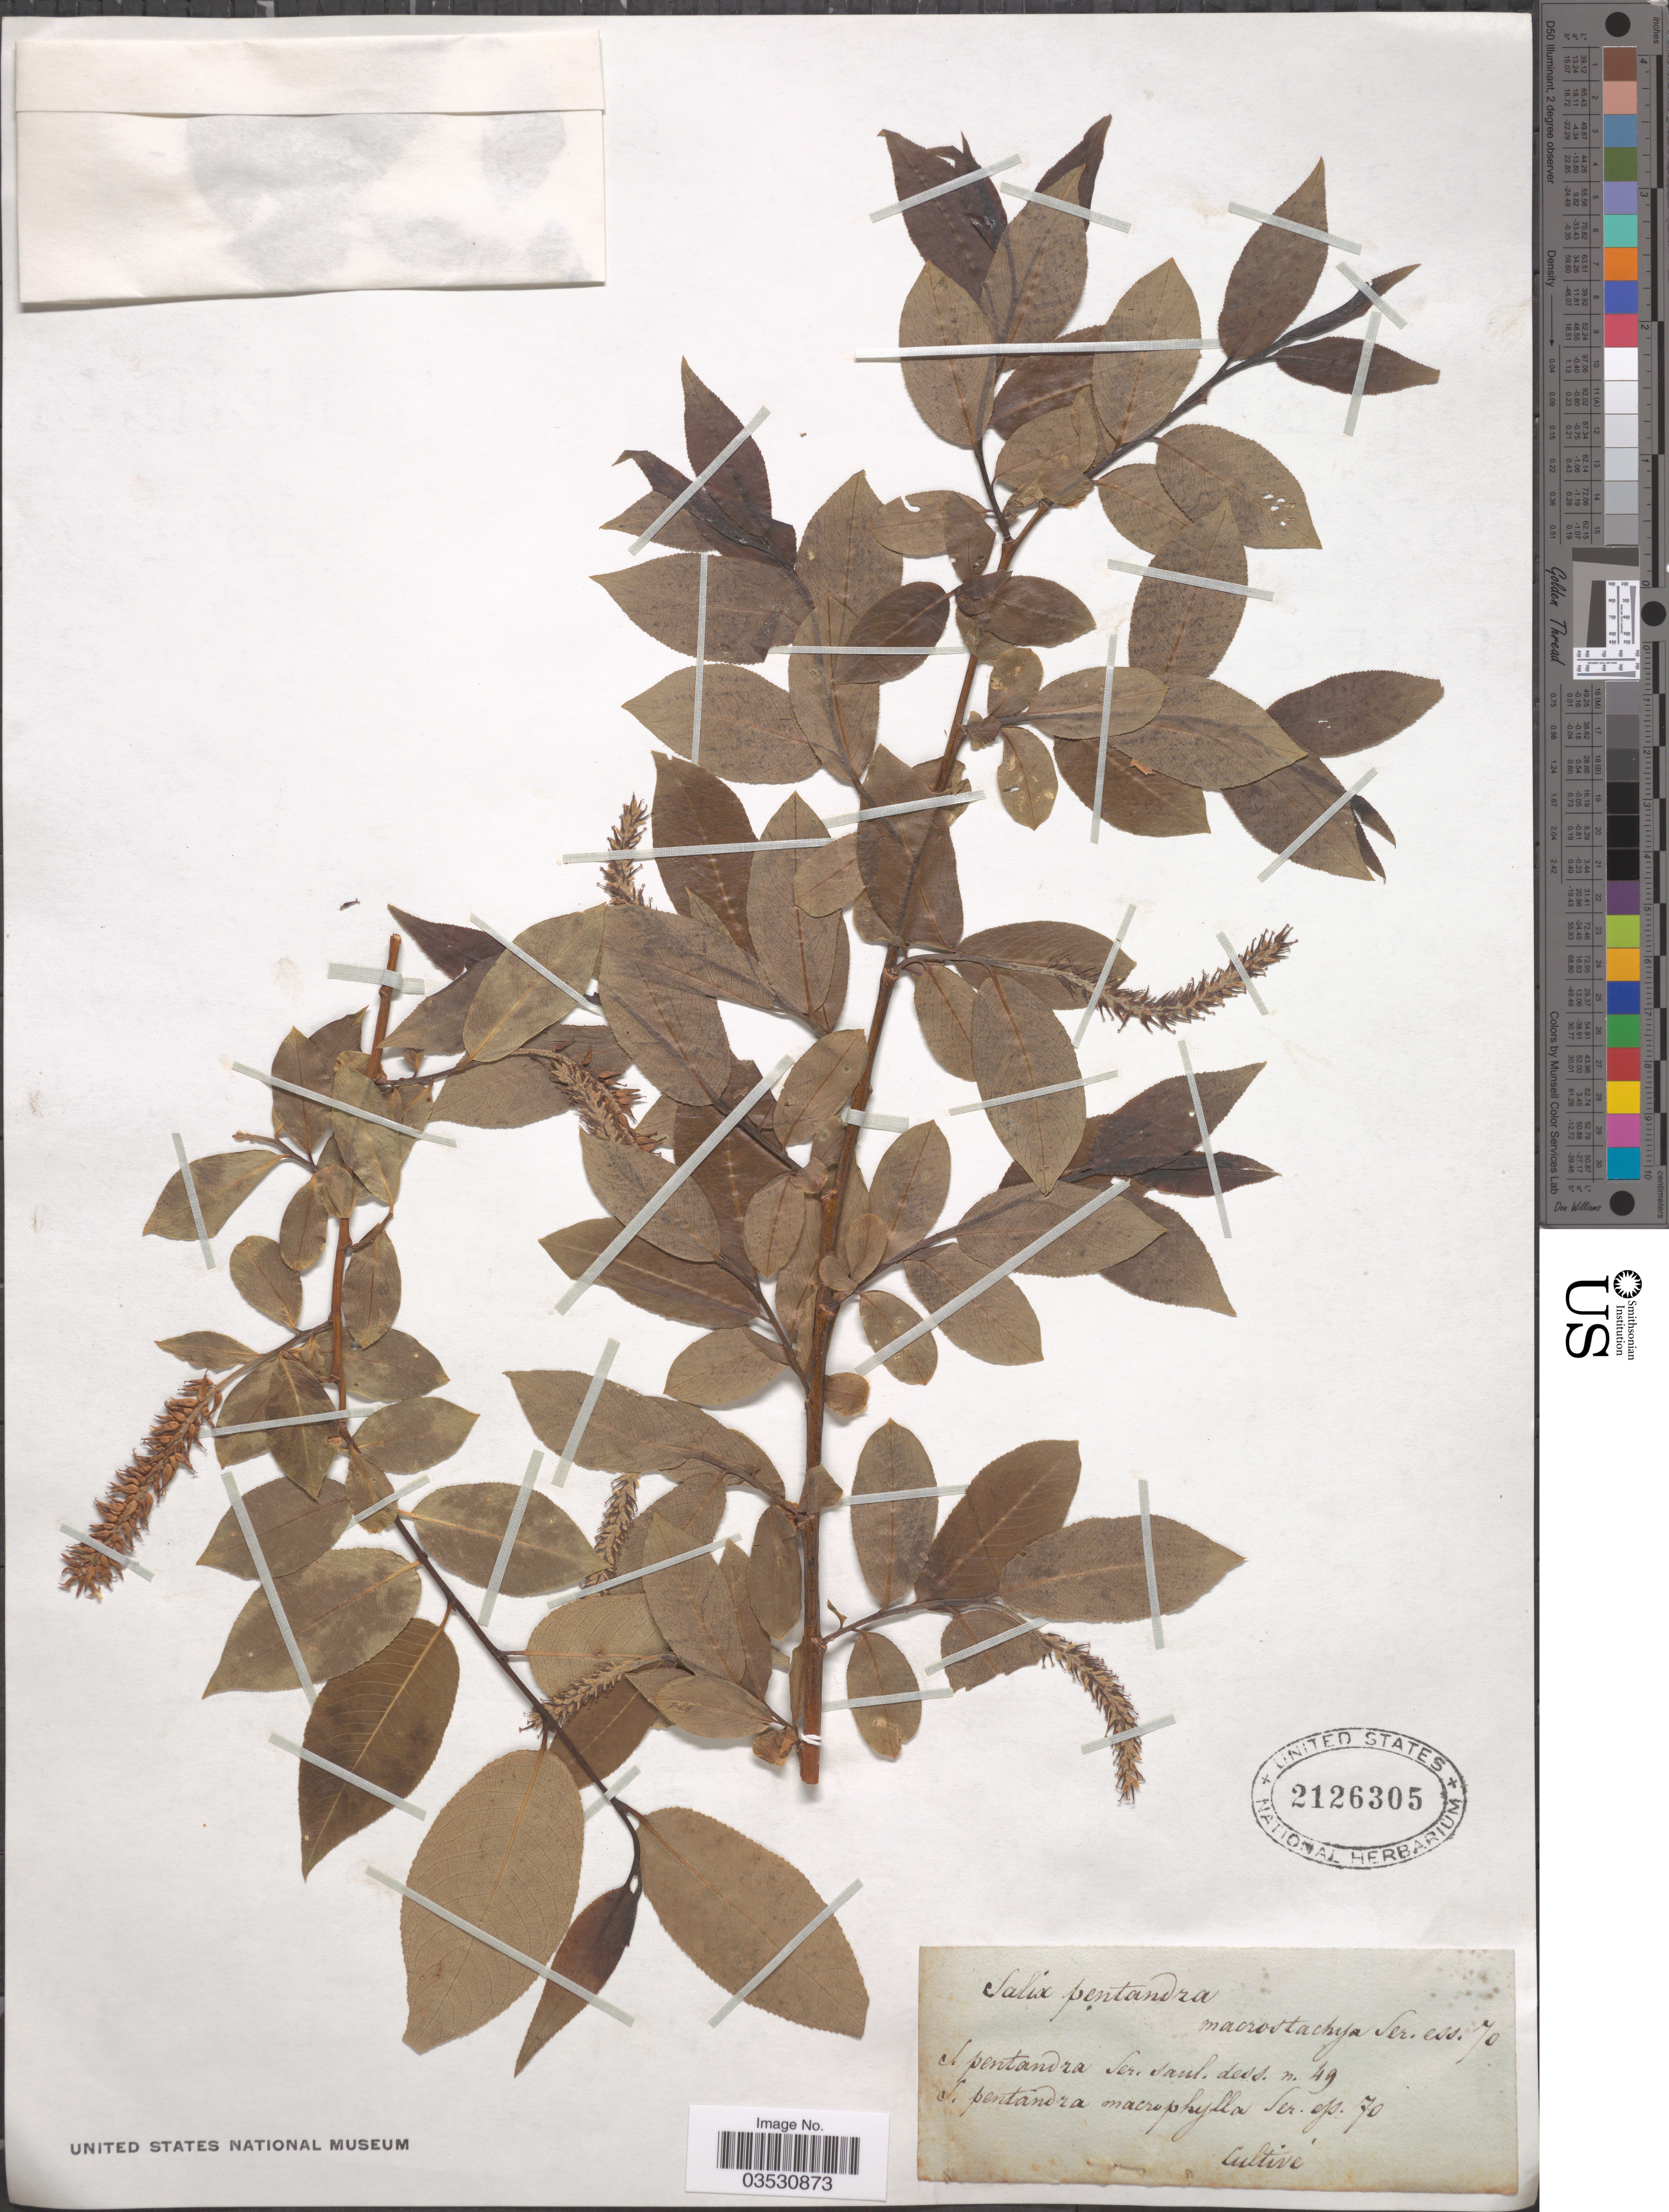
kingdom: Plantae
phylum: Tracheophyta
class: Magnoliopsida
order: Malpighiales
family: Salicaceae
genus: Salix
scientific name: Salix pentandra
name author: L.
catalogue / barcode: US 2126305